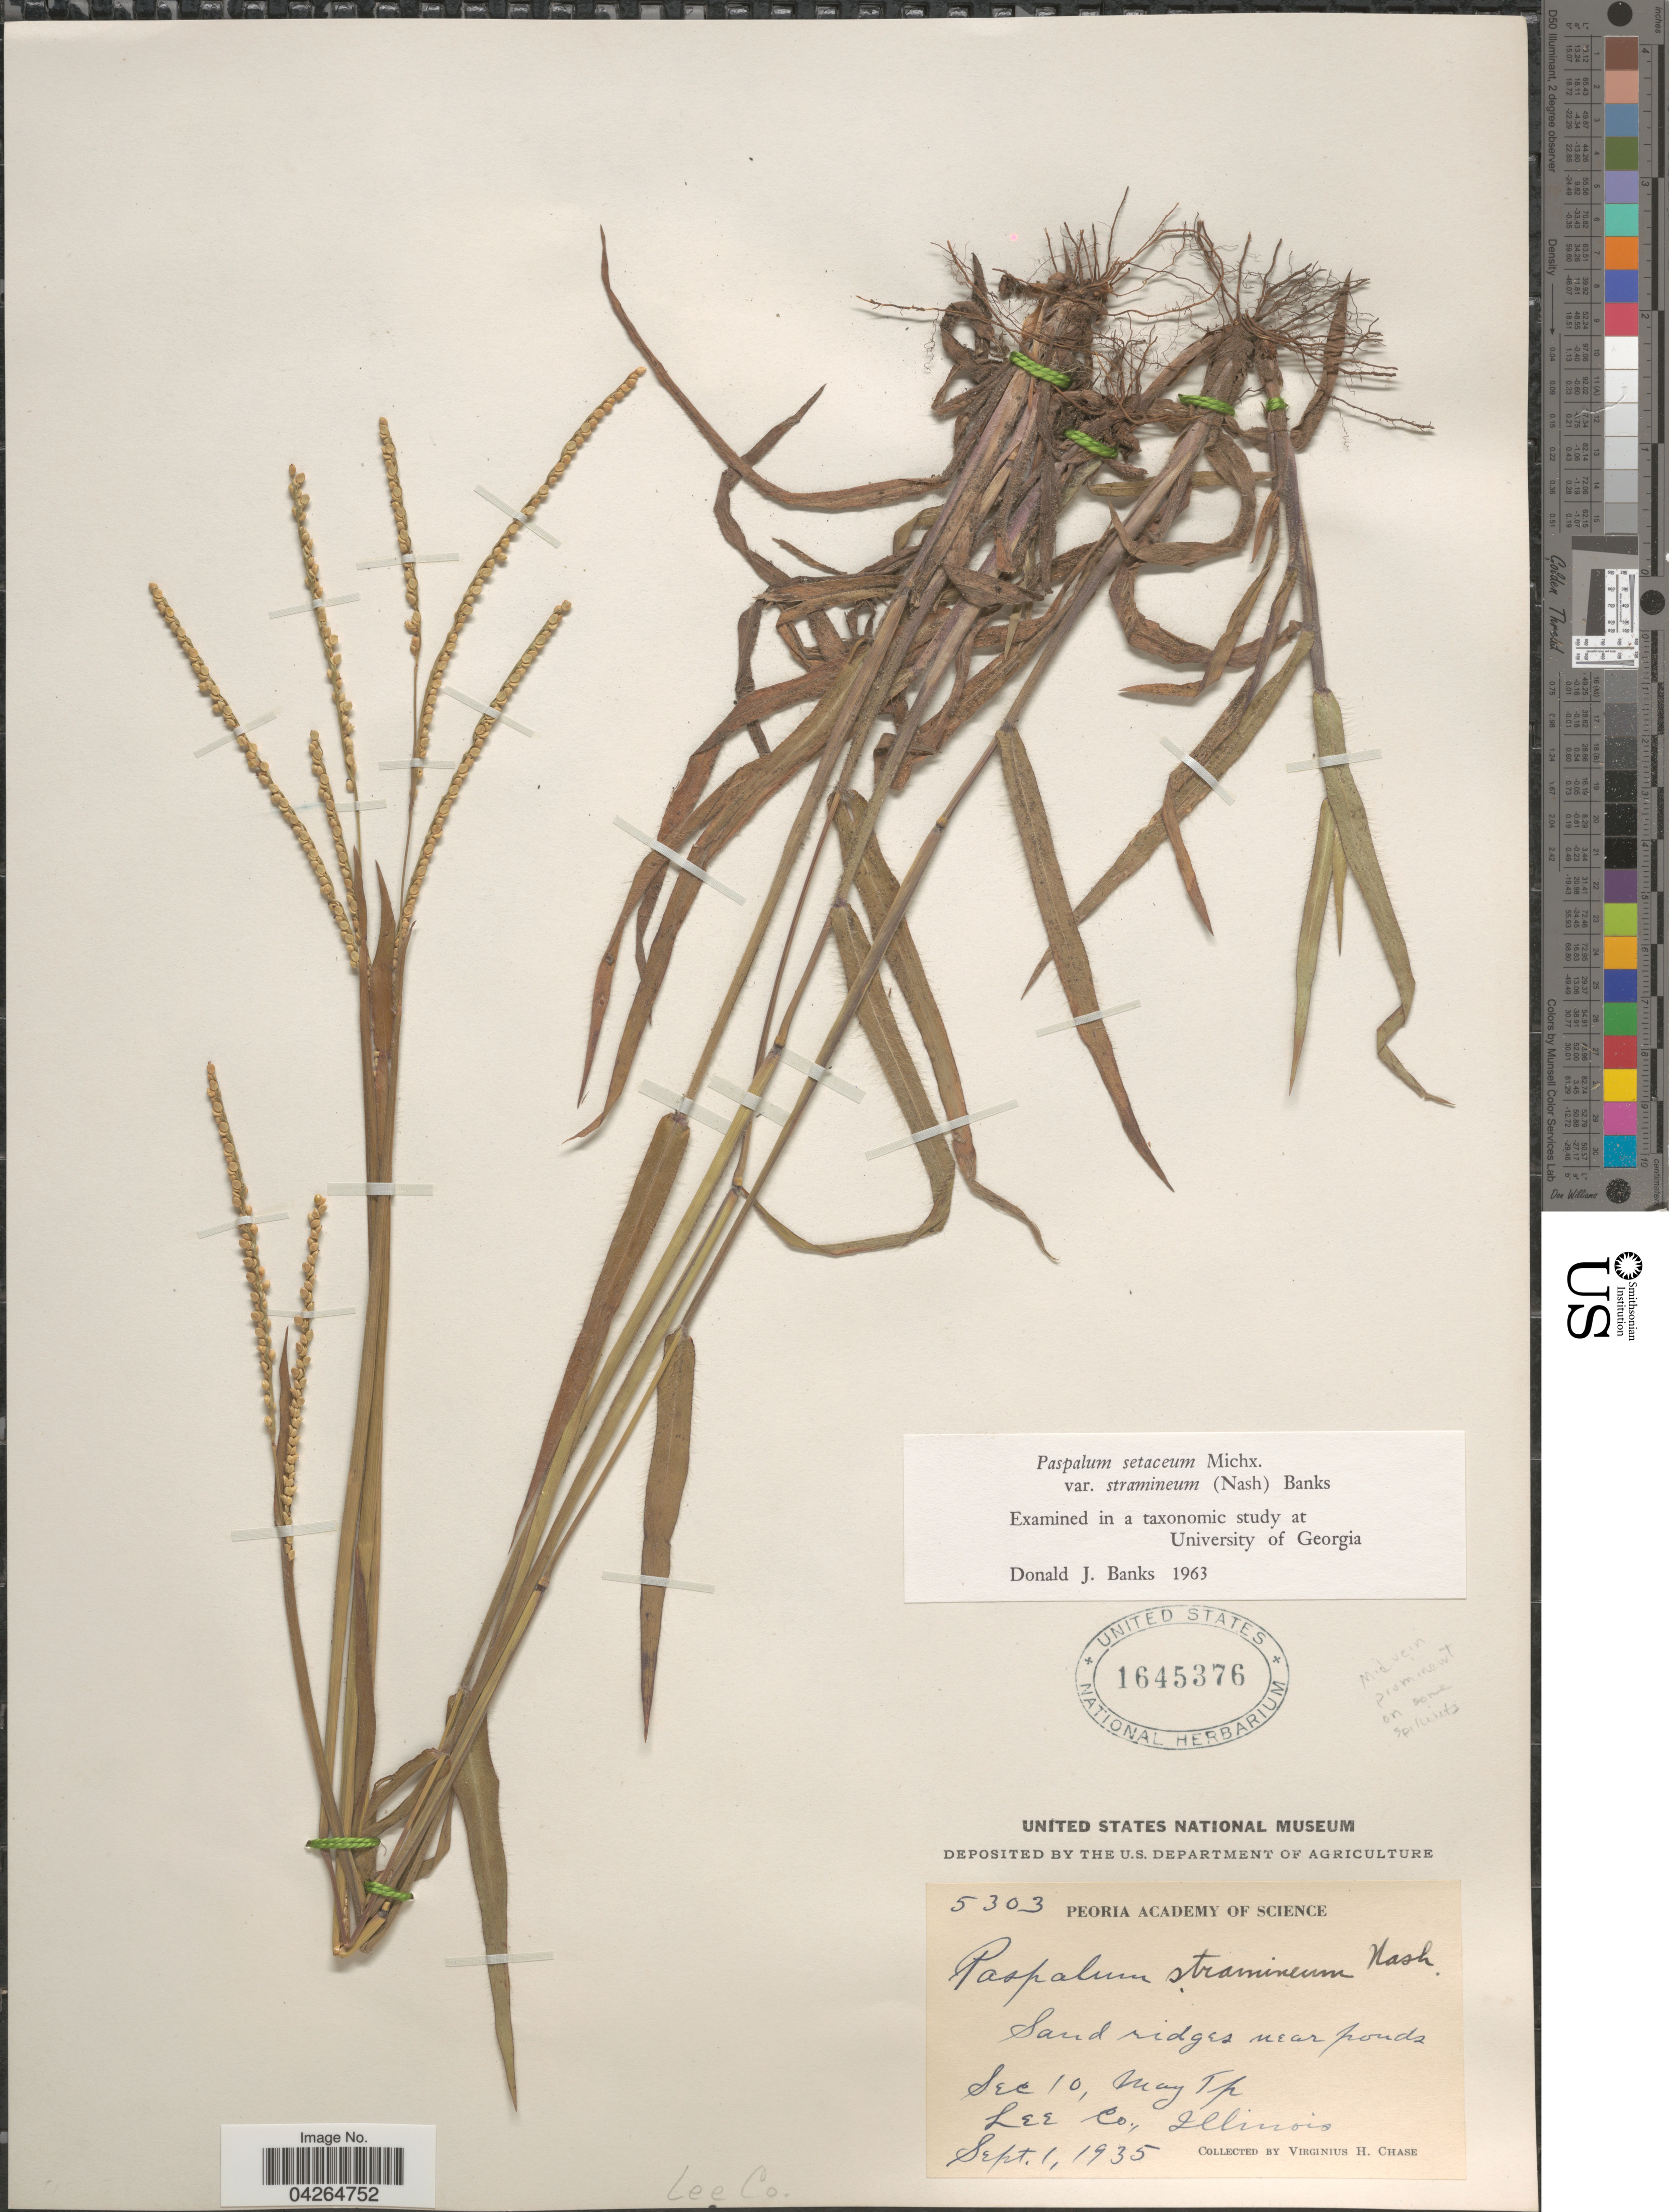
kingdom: Plantae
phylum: Tracheophyta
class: Liliopsida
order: Poales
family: Poaceae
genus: Paspalum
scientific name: Paspalum setaceum var. stramineum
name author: (Nash) D.J. Banks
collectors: V. H. Chase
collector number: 5303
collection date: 1935-09-01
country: United States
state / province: Illinois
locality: Near ponds. Sec 10, May Tp. Lee Co.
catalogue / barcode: US 1645376